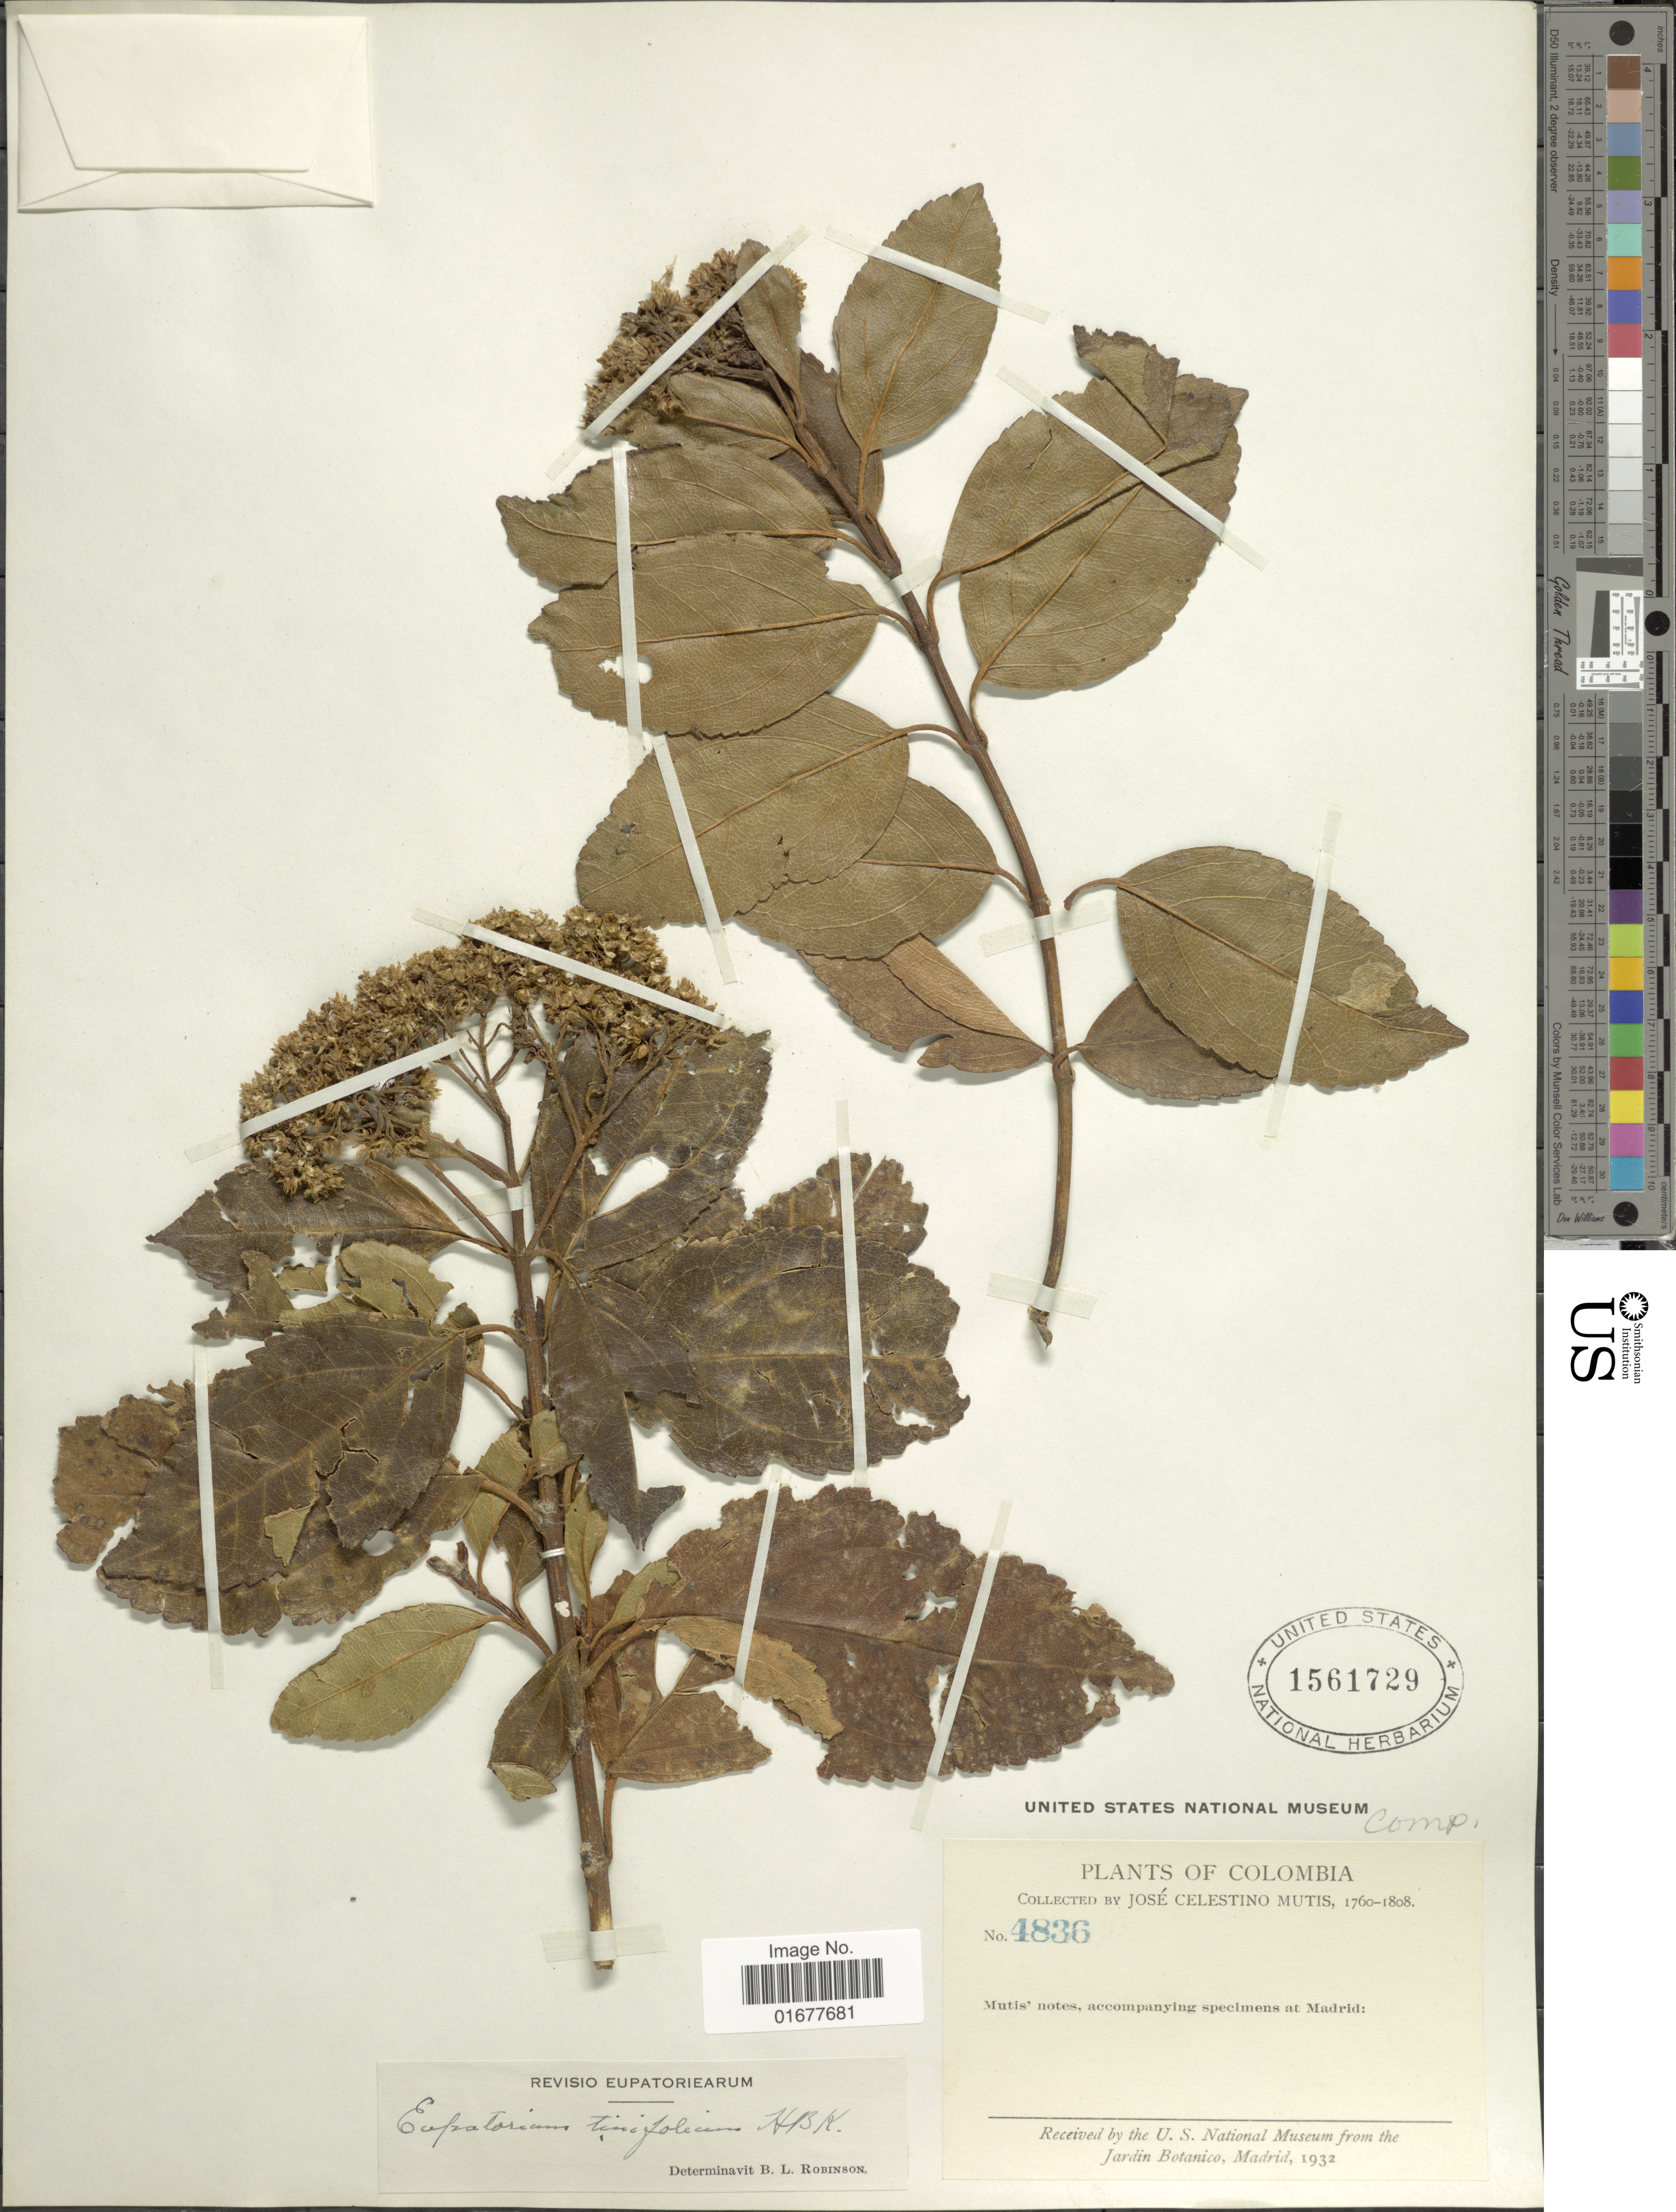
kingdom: Plantae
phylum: Tracheophyta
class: Magnoliopsida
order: Asterales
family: Asteraceae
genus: Ageratina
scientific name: Ageratina tinifolia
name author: (Kunth) R.M. King & H. Rob.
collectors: J. C. B. Mutis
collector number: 4836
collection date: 1760/1808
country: Colombia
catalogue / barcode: US 1561729